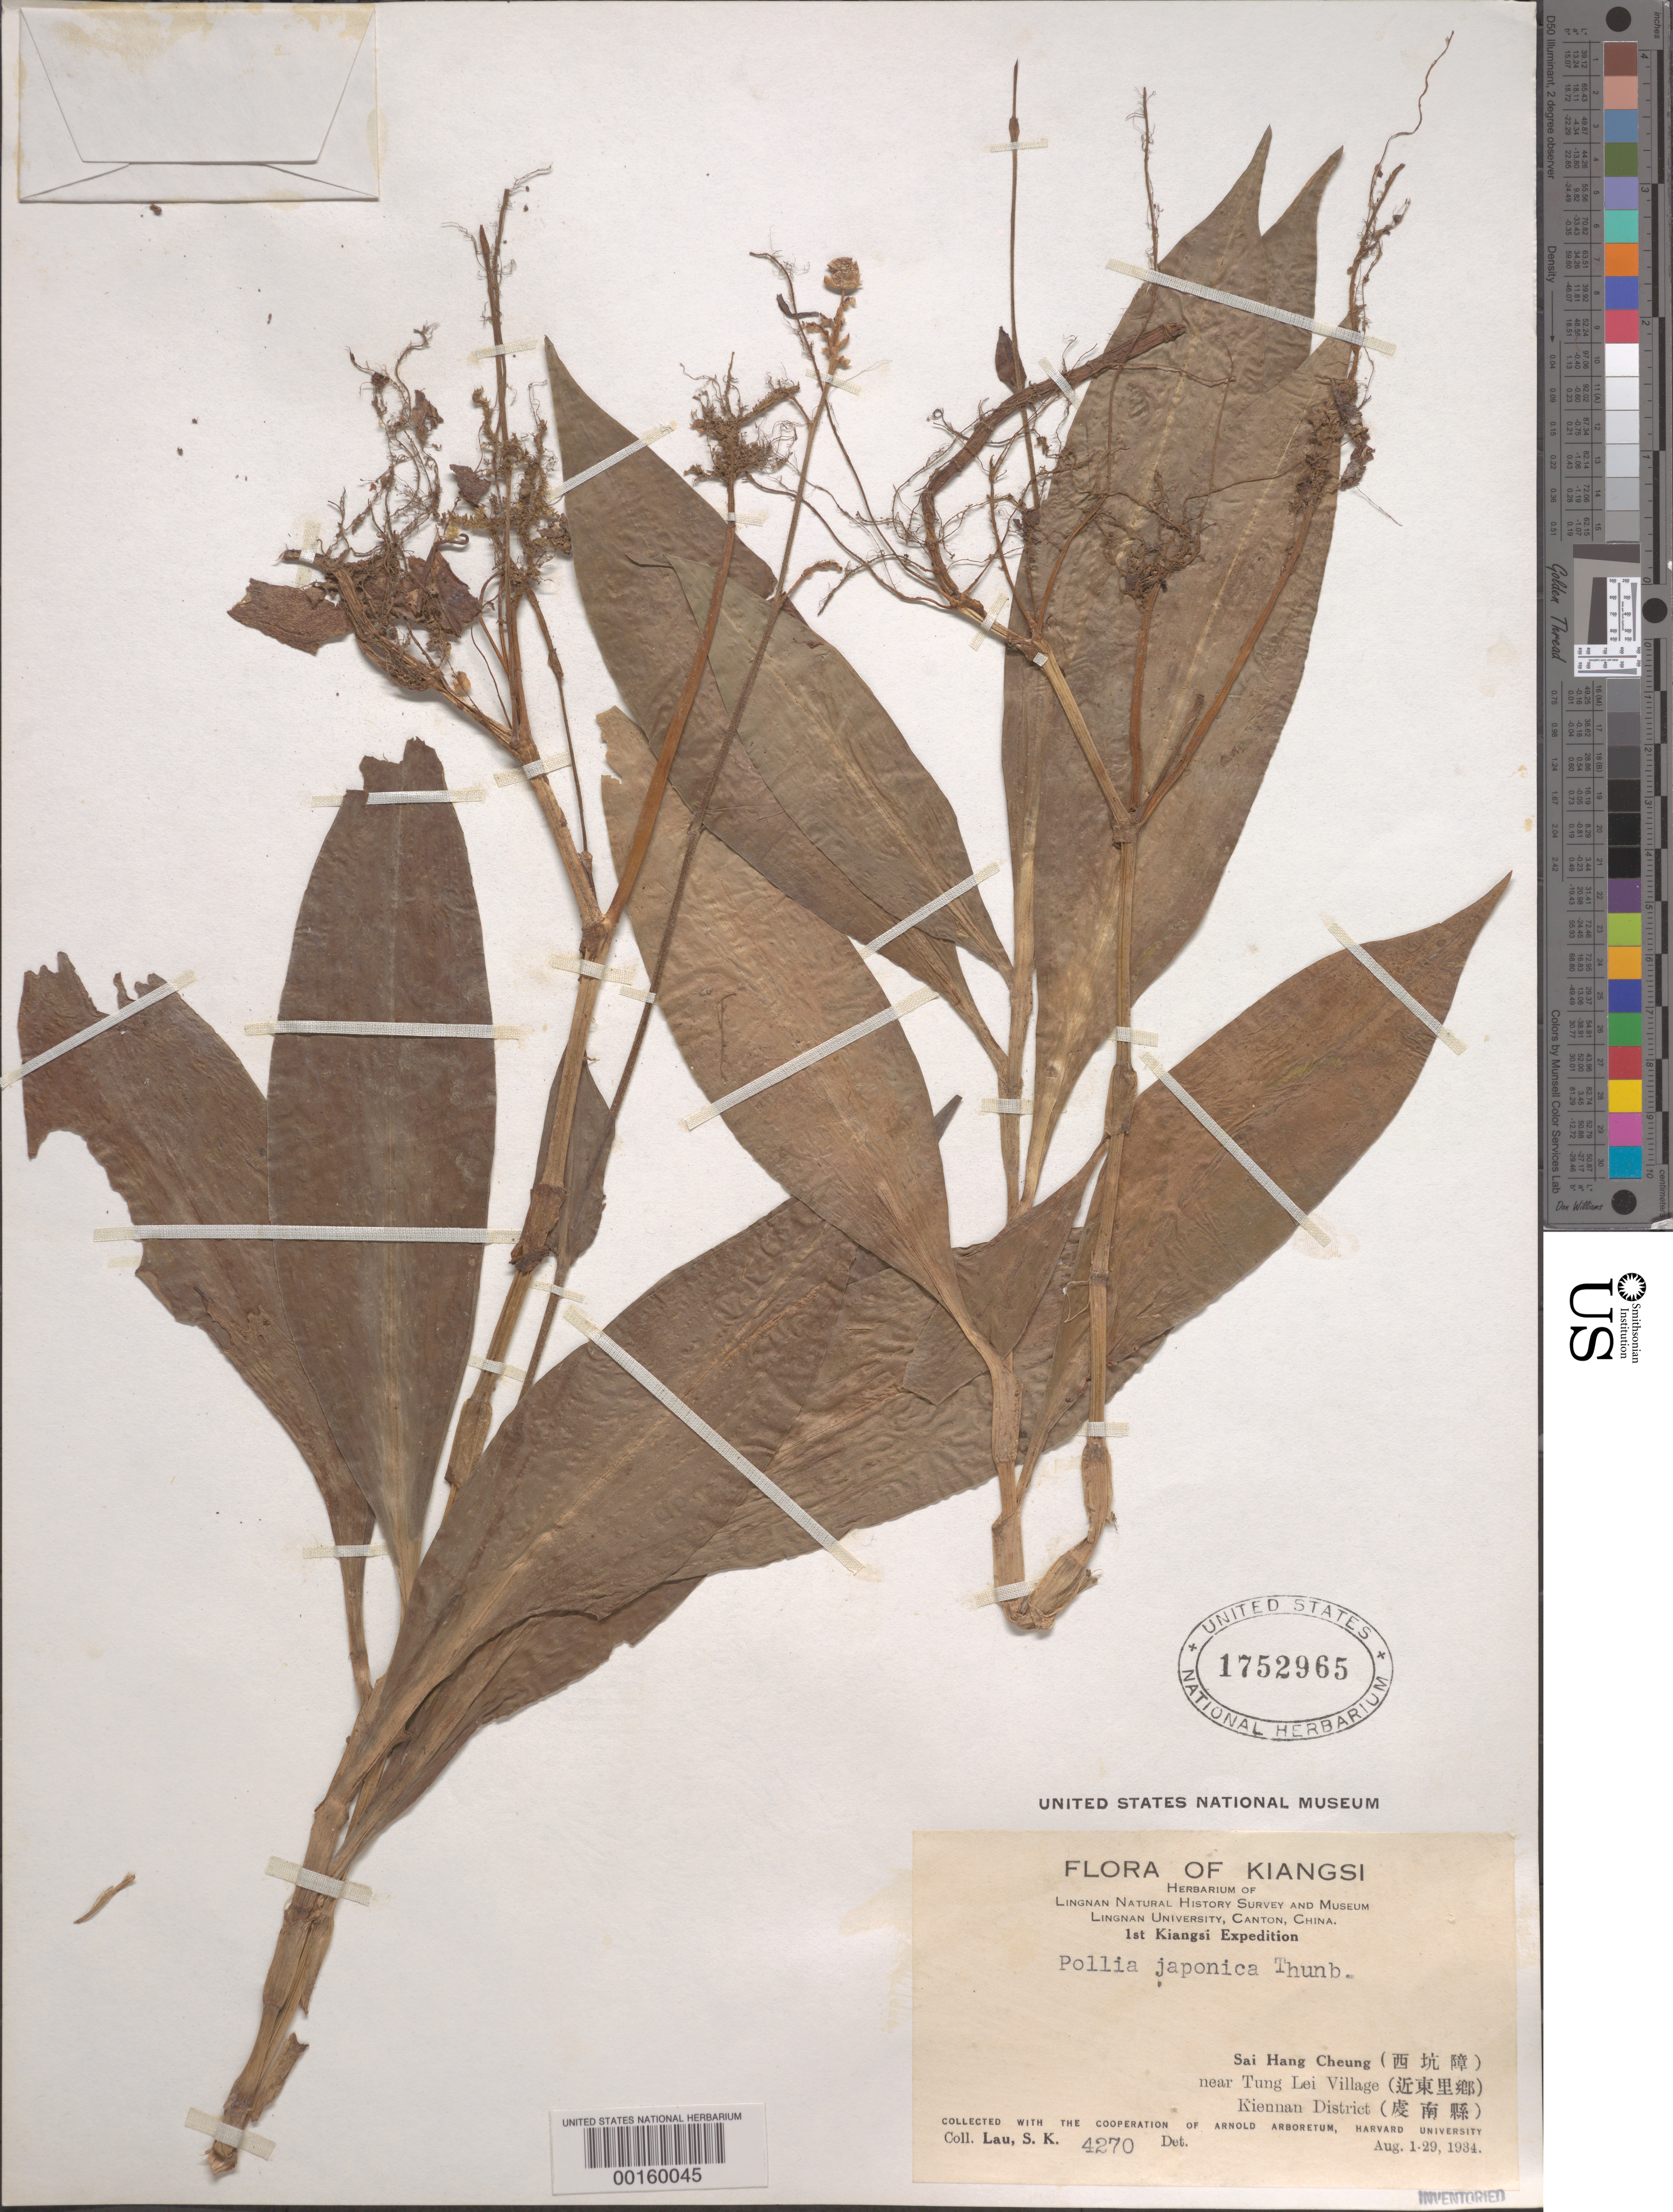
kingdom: Plantae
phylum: Tracheophyta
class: Liliopsida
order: Commelinales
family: Commelinaceae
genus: Pollia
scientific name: Pollia japonica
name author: Thunb.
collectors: S. K. Lau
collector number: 4270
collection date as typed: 01 Aug 1934 to 29 Aug 1934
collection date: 1934-08-01/1934-08-29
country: China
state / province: Jiangxi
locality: Sai hang cheung near tung lei village, kiennan district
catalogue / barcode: US 1752965